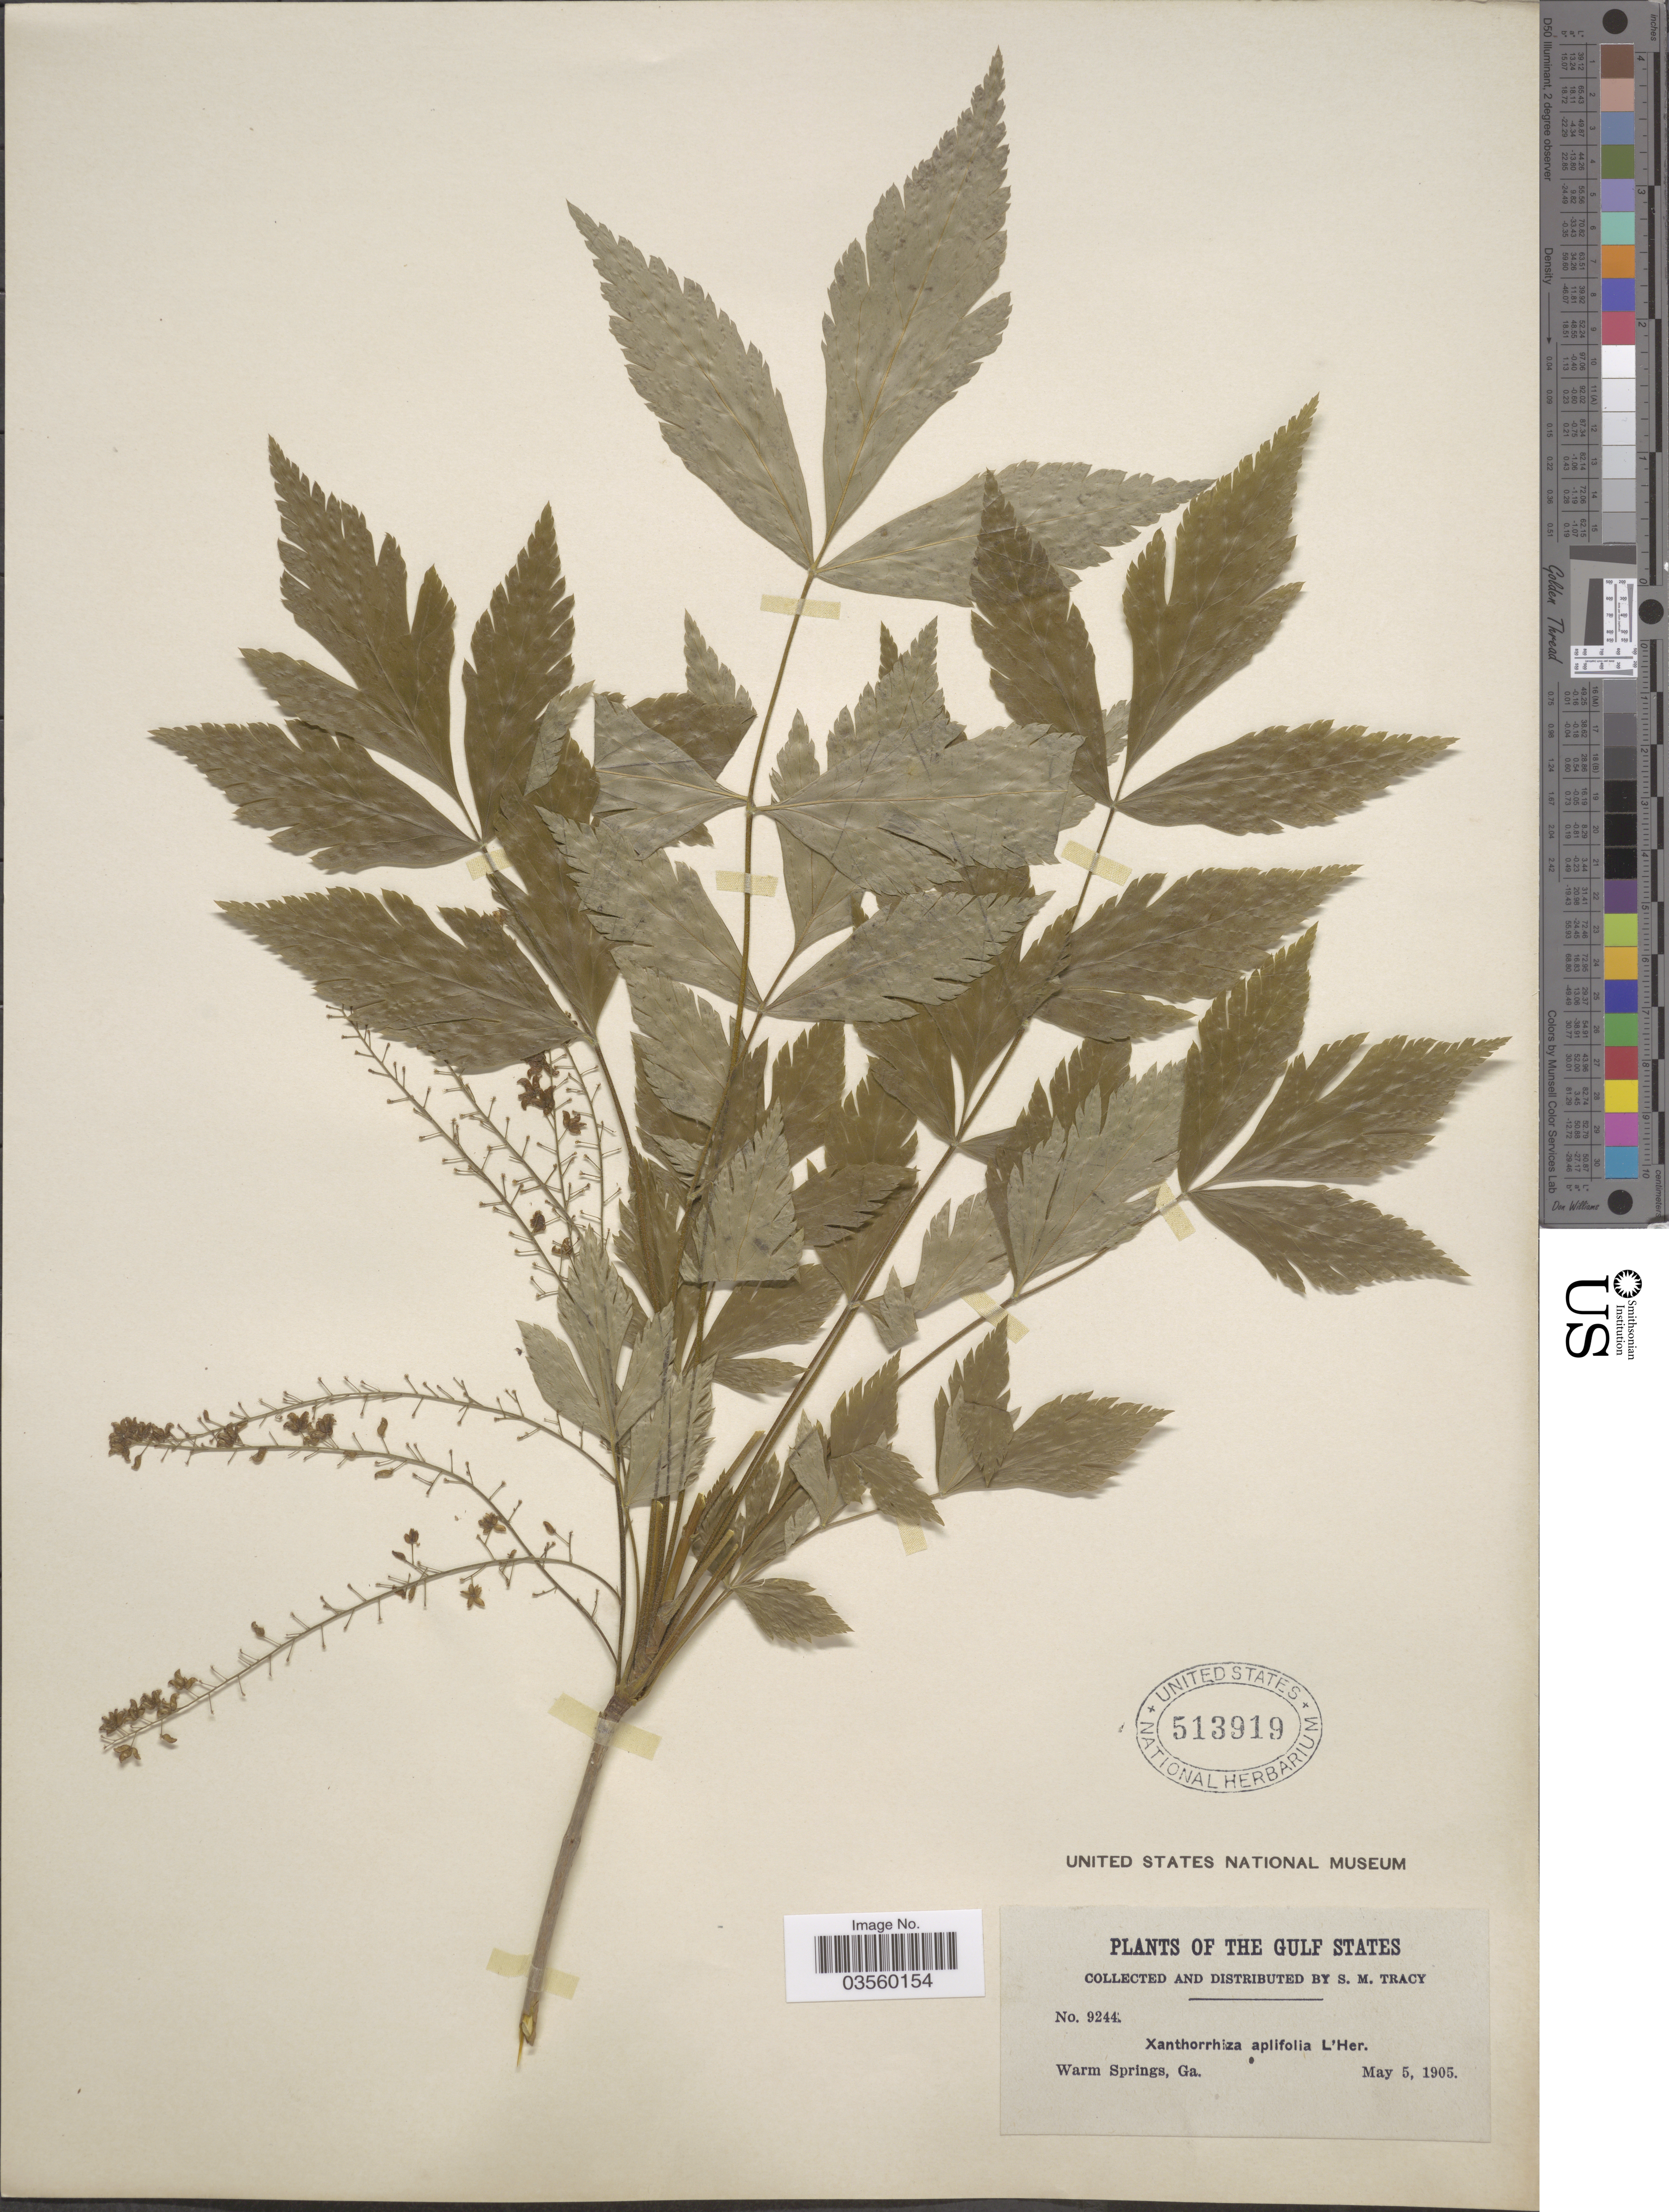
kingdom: Plantae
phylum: Tracheophyta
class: Magnoliopsida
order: Ranunculales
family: Ranunculaceae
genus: Xanthorhiza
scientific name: Xanthorhiza apiifolia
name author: L'Hér.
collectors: S. M. Tracy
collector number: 9244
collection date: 1905-05-05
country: United States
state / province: Georgia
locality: The Gulf States. Warm Springs.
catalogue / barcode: US 513919